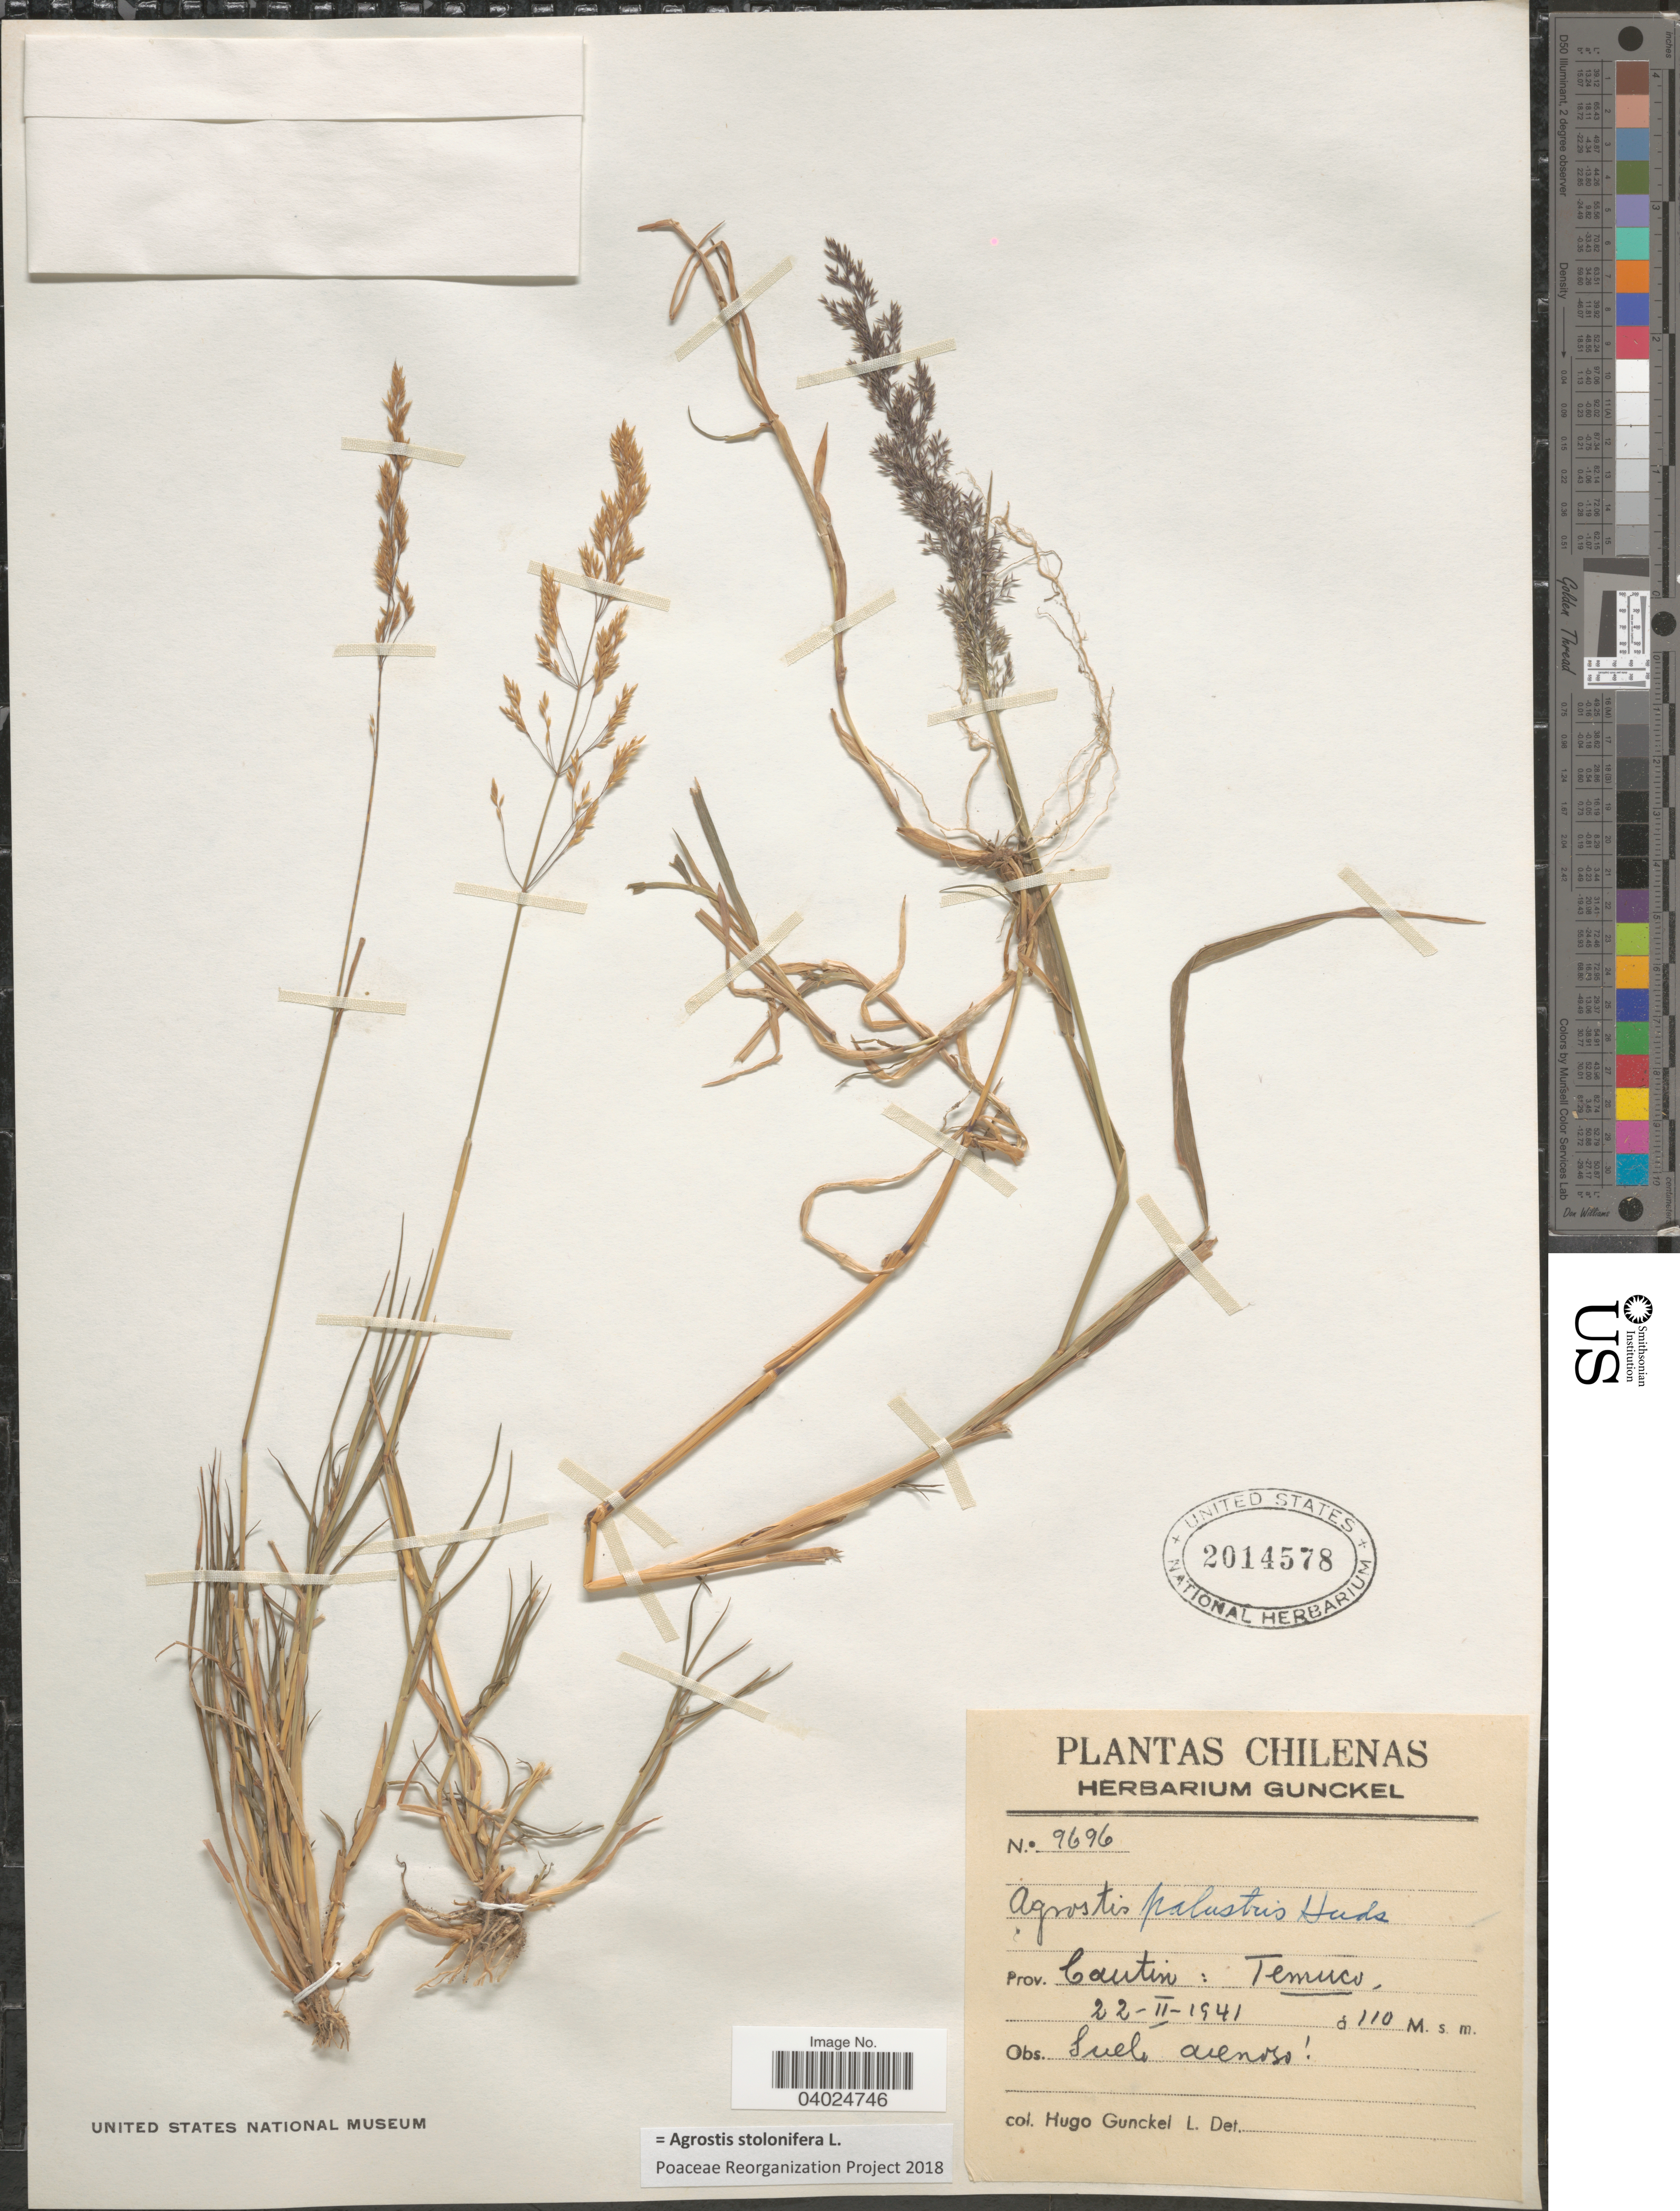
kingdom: Plantae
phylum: Tracheophyta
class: Liliopsida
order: Poales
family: Poaceae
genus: Agrostis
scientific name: Agrostis stolonifera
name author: L.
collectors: H. Gunckel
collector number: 9696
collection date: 1941-02-22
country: Chile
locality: Prov. Cautin: Temuco.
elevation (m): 110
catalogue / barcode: US 2014578